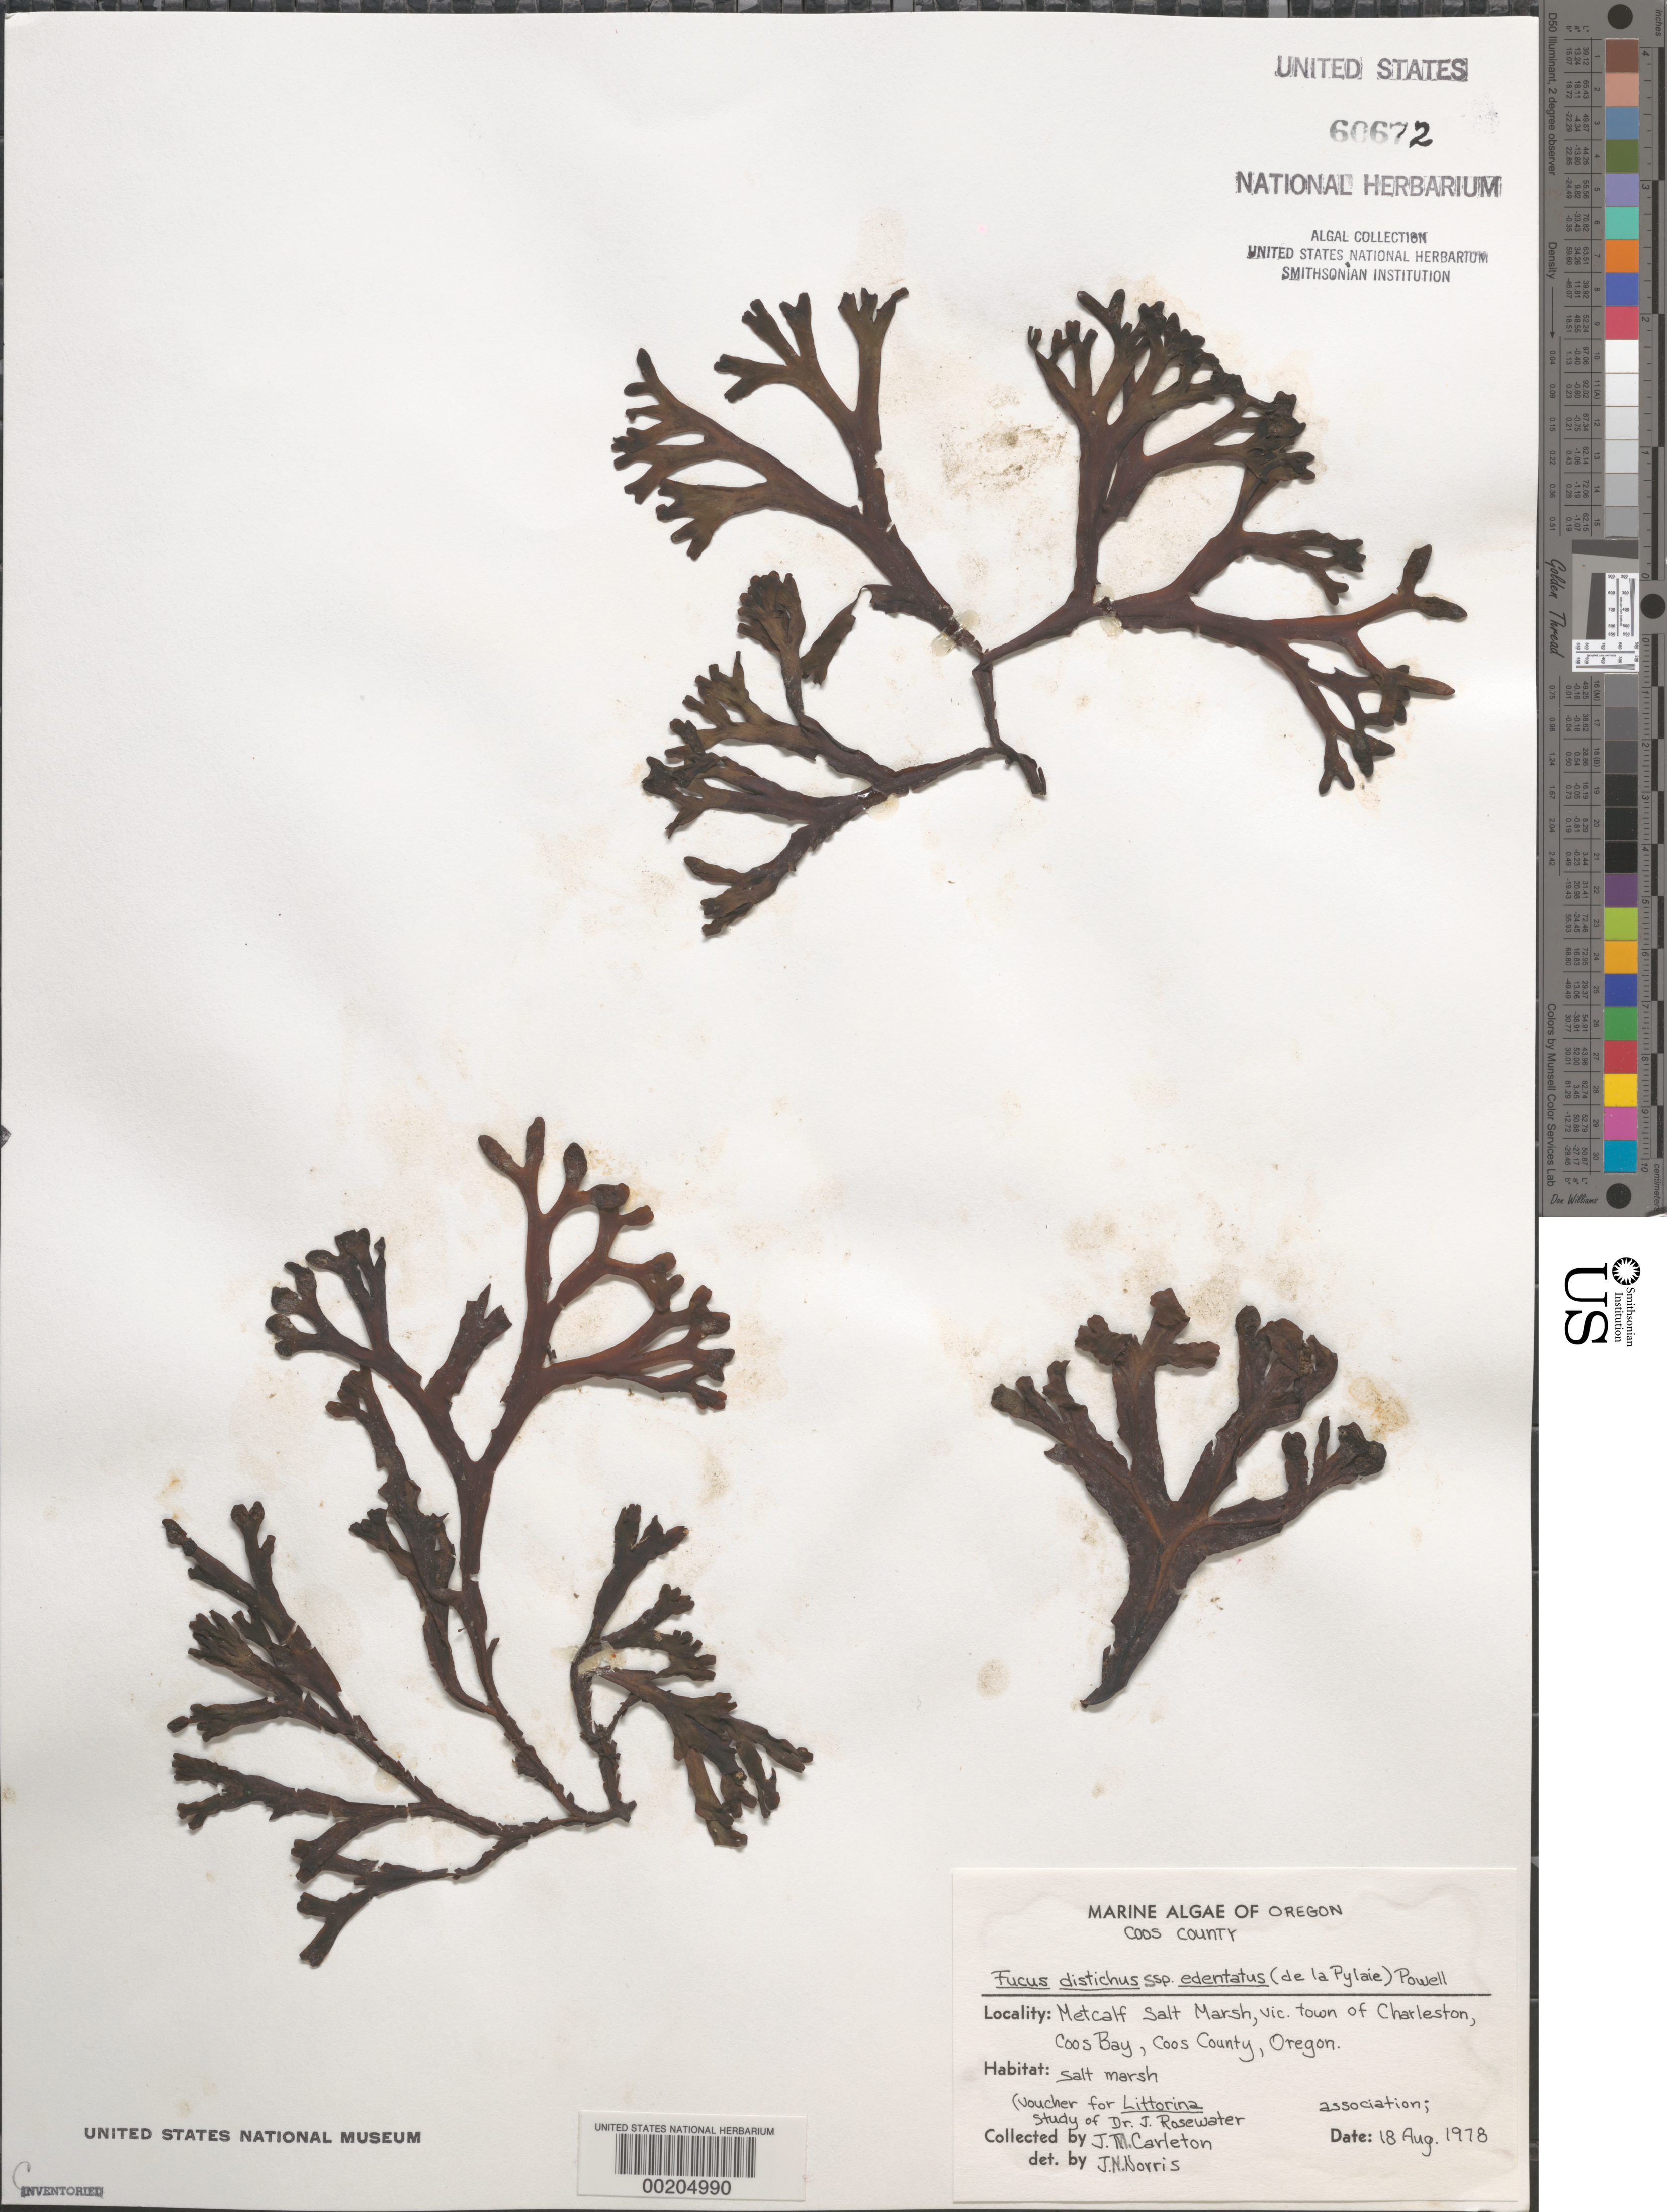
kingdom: Chromista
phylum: Ochrophyta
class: Phaeophyceae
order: Fucales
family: Fucaceae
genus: Fucus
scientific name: Fucus distichus subsp. edentatus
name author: (Bach. Pyl.) H.T. Powell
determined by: Norris, James N.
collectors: J. Carleton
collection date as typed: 18 Aug 1878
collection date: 1878-08-18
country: United States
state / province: Oregon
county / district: Coos County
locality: Coos Bay, Charleston area, Metcalf salt marsh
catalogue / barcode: US 60672